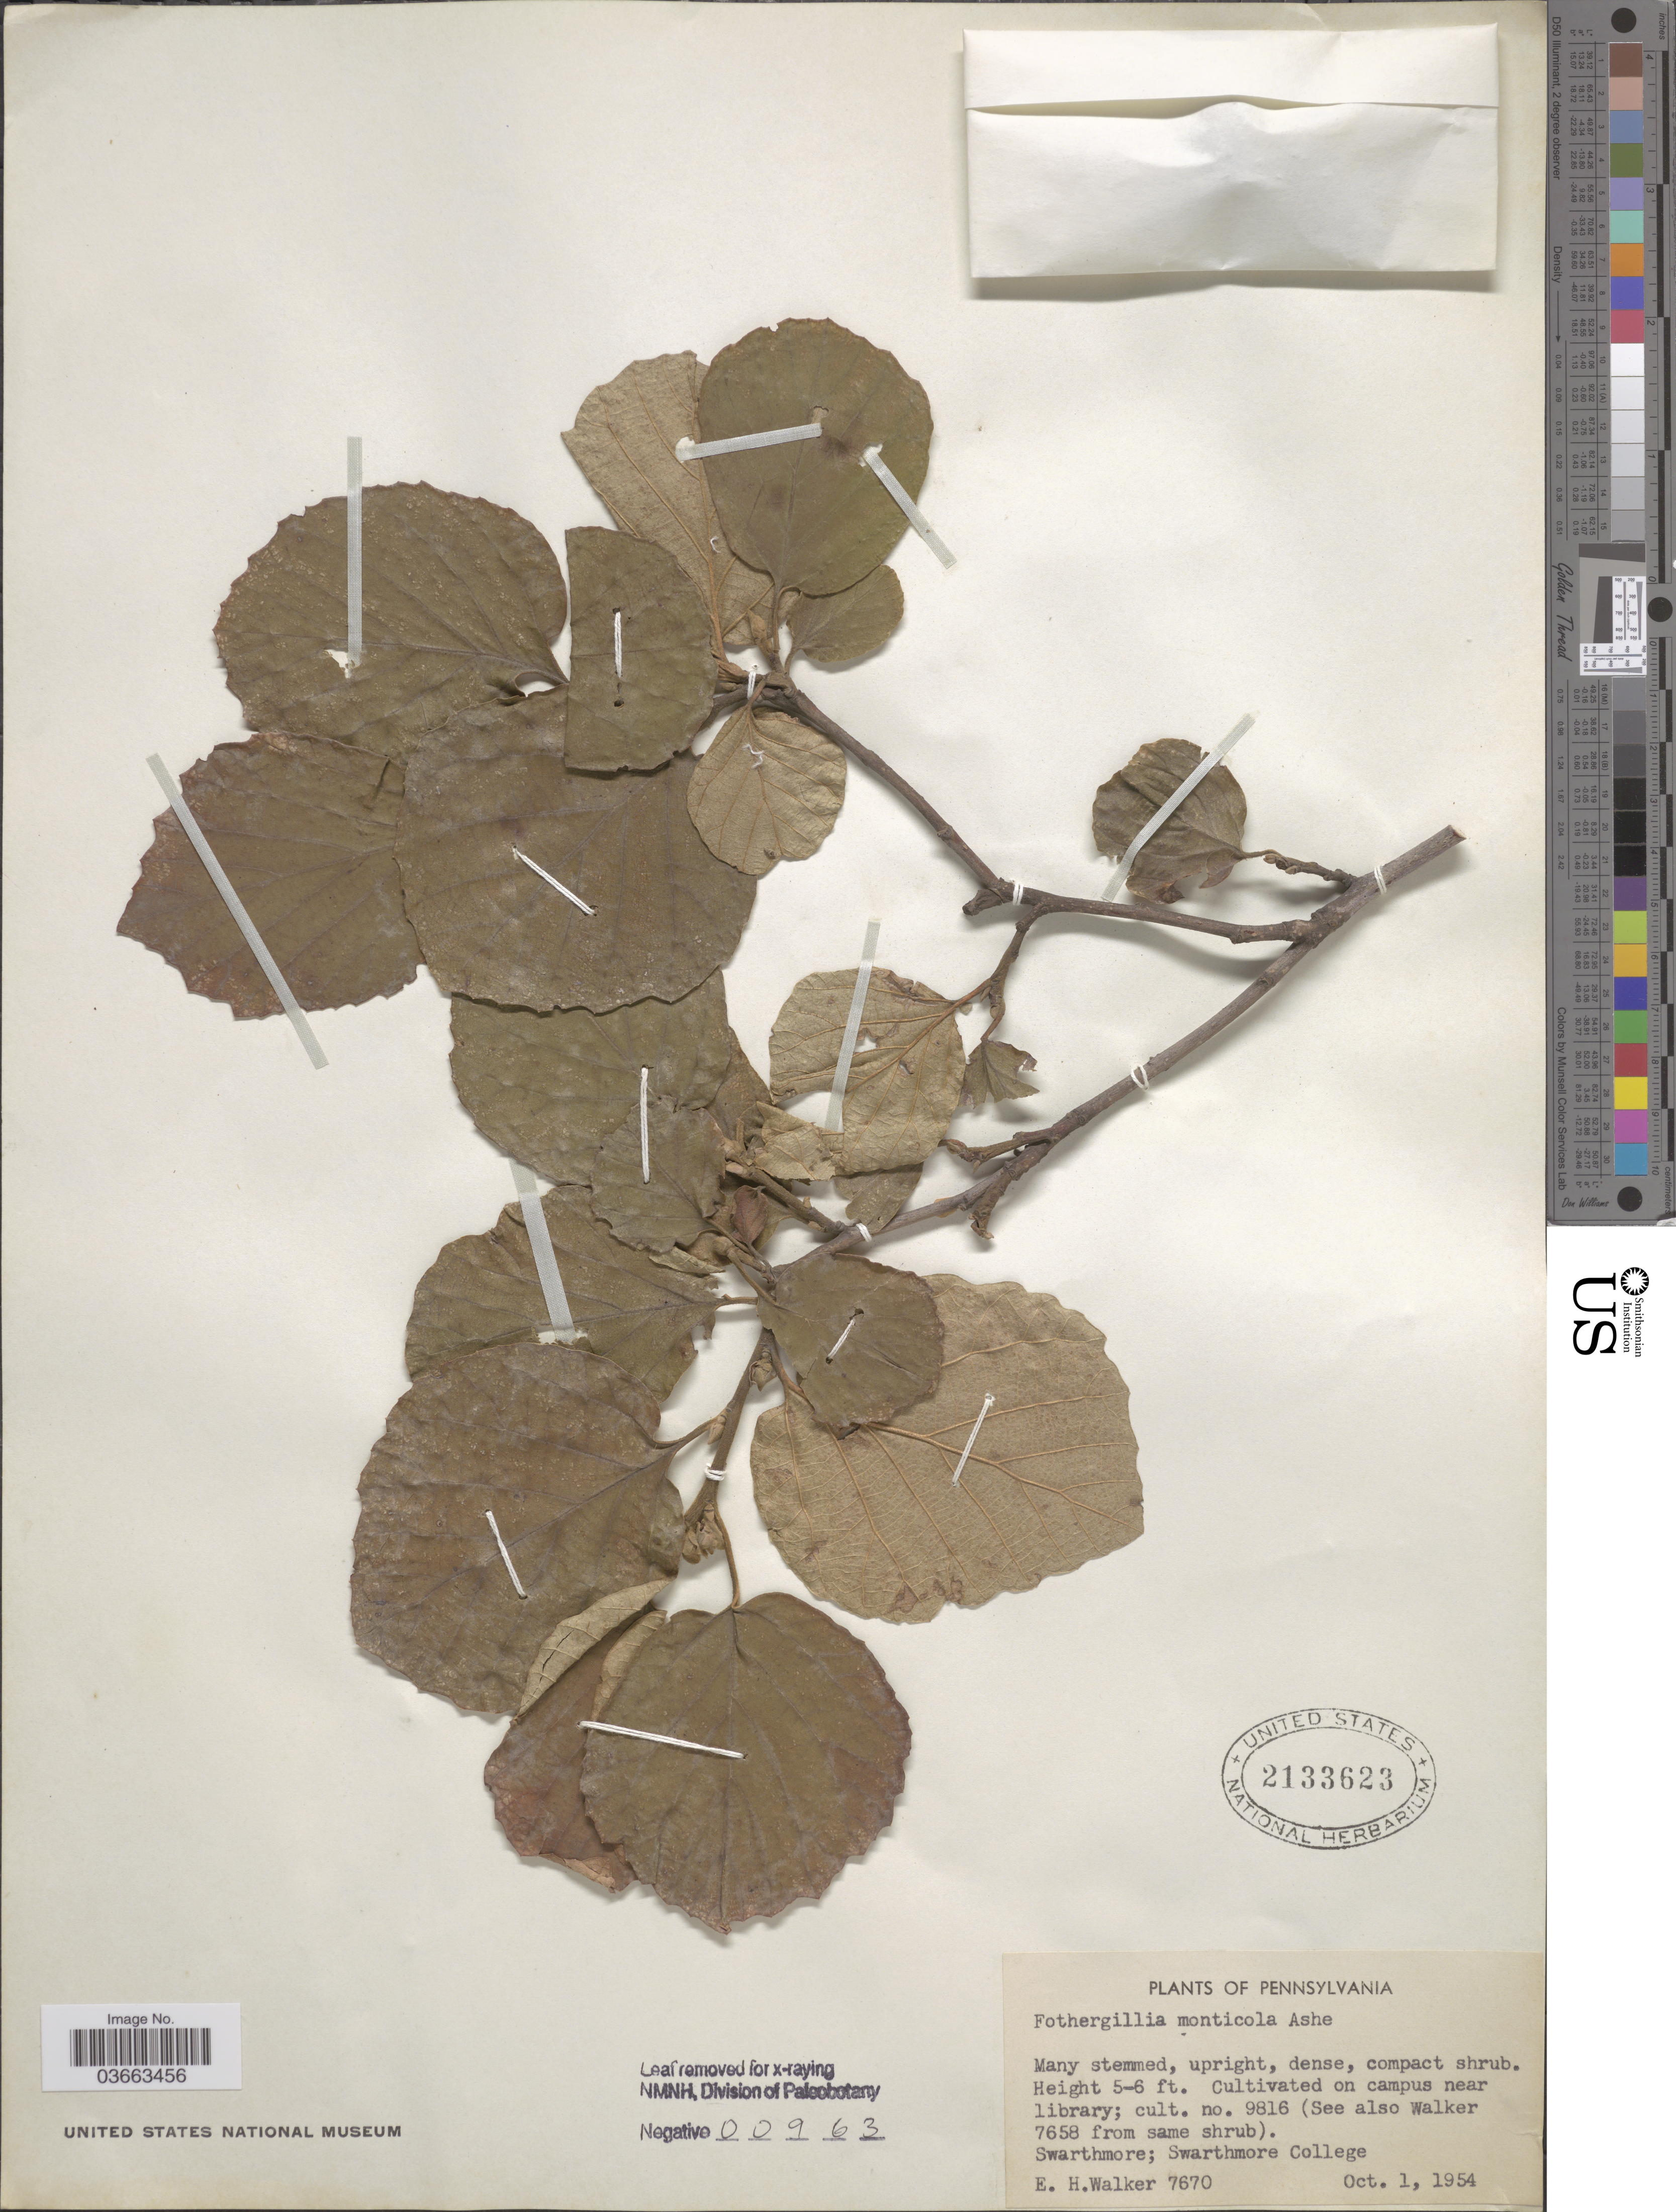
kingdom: Plantae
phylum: Tracheophyta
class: Magnoliopsida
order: Saxifragales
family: Hamamelidaceae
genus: Fothergilla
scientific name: Fothergilla monticola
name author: Ashe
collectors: E. H. Walker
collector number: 7670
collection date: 1954-10-01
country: United States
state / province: Pennsylvania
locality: Campus near library. Swarthmore; Swarthmore College.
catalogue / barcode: US 2133623